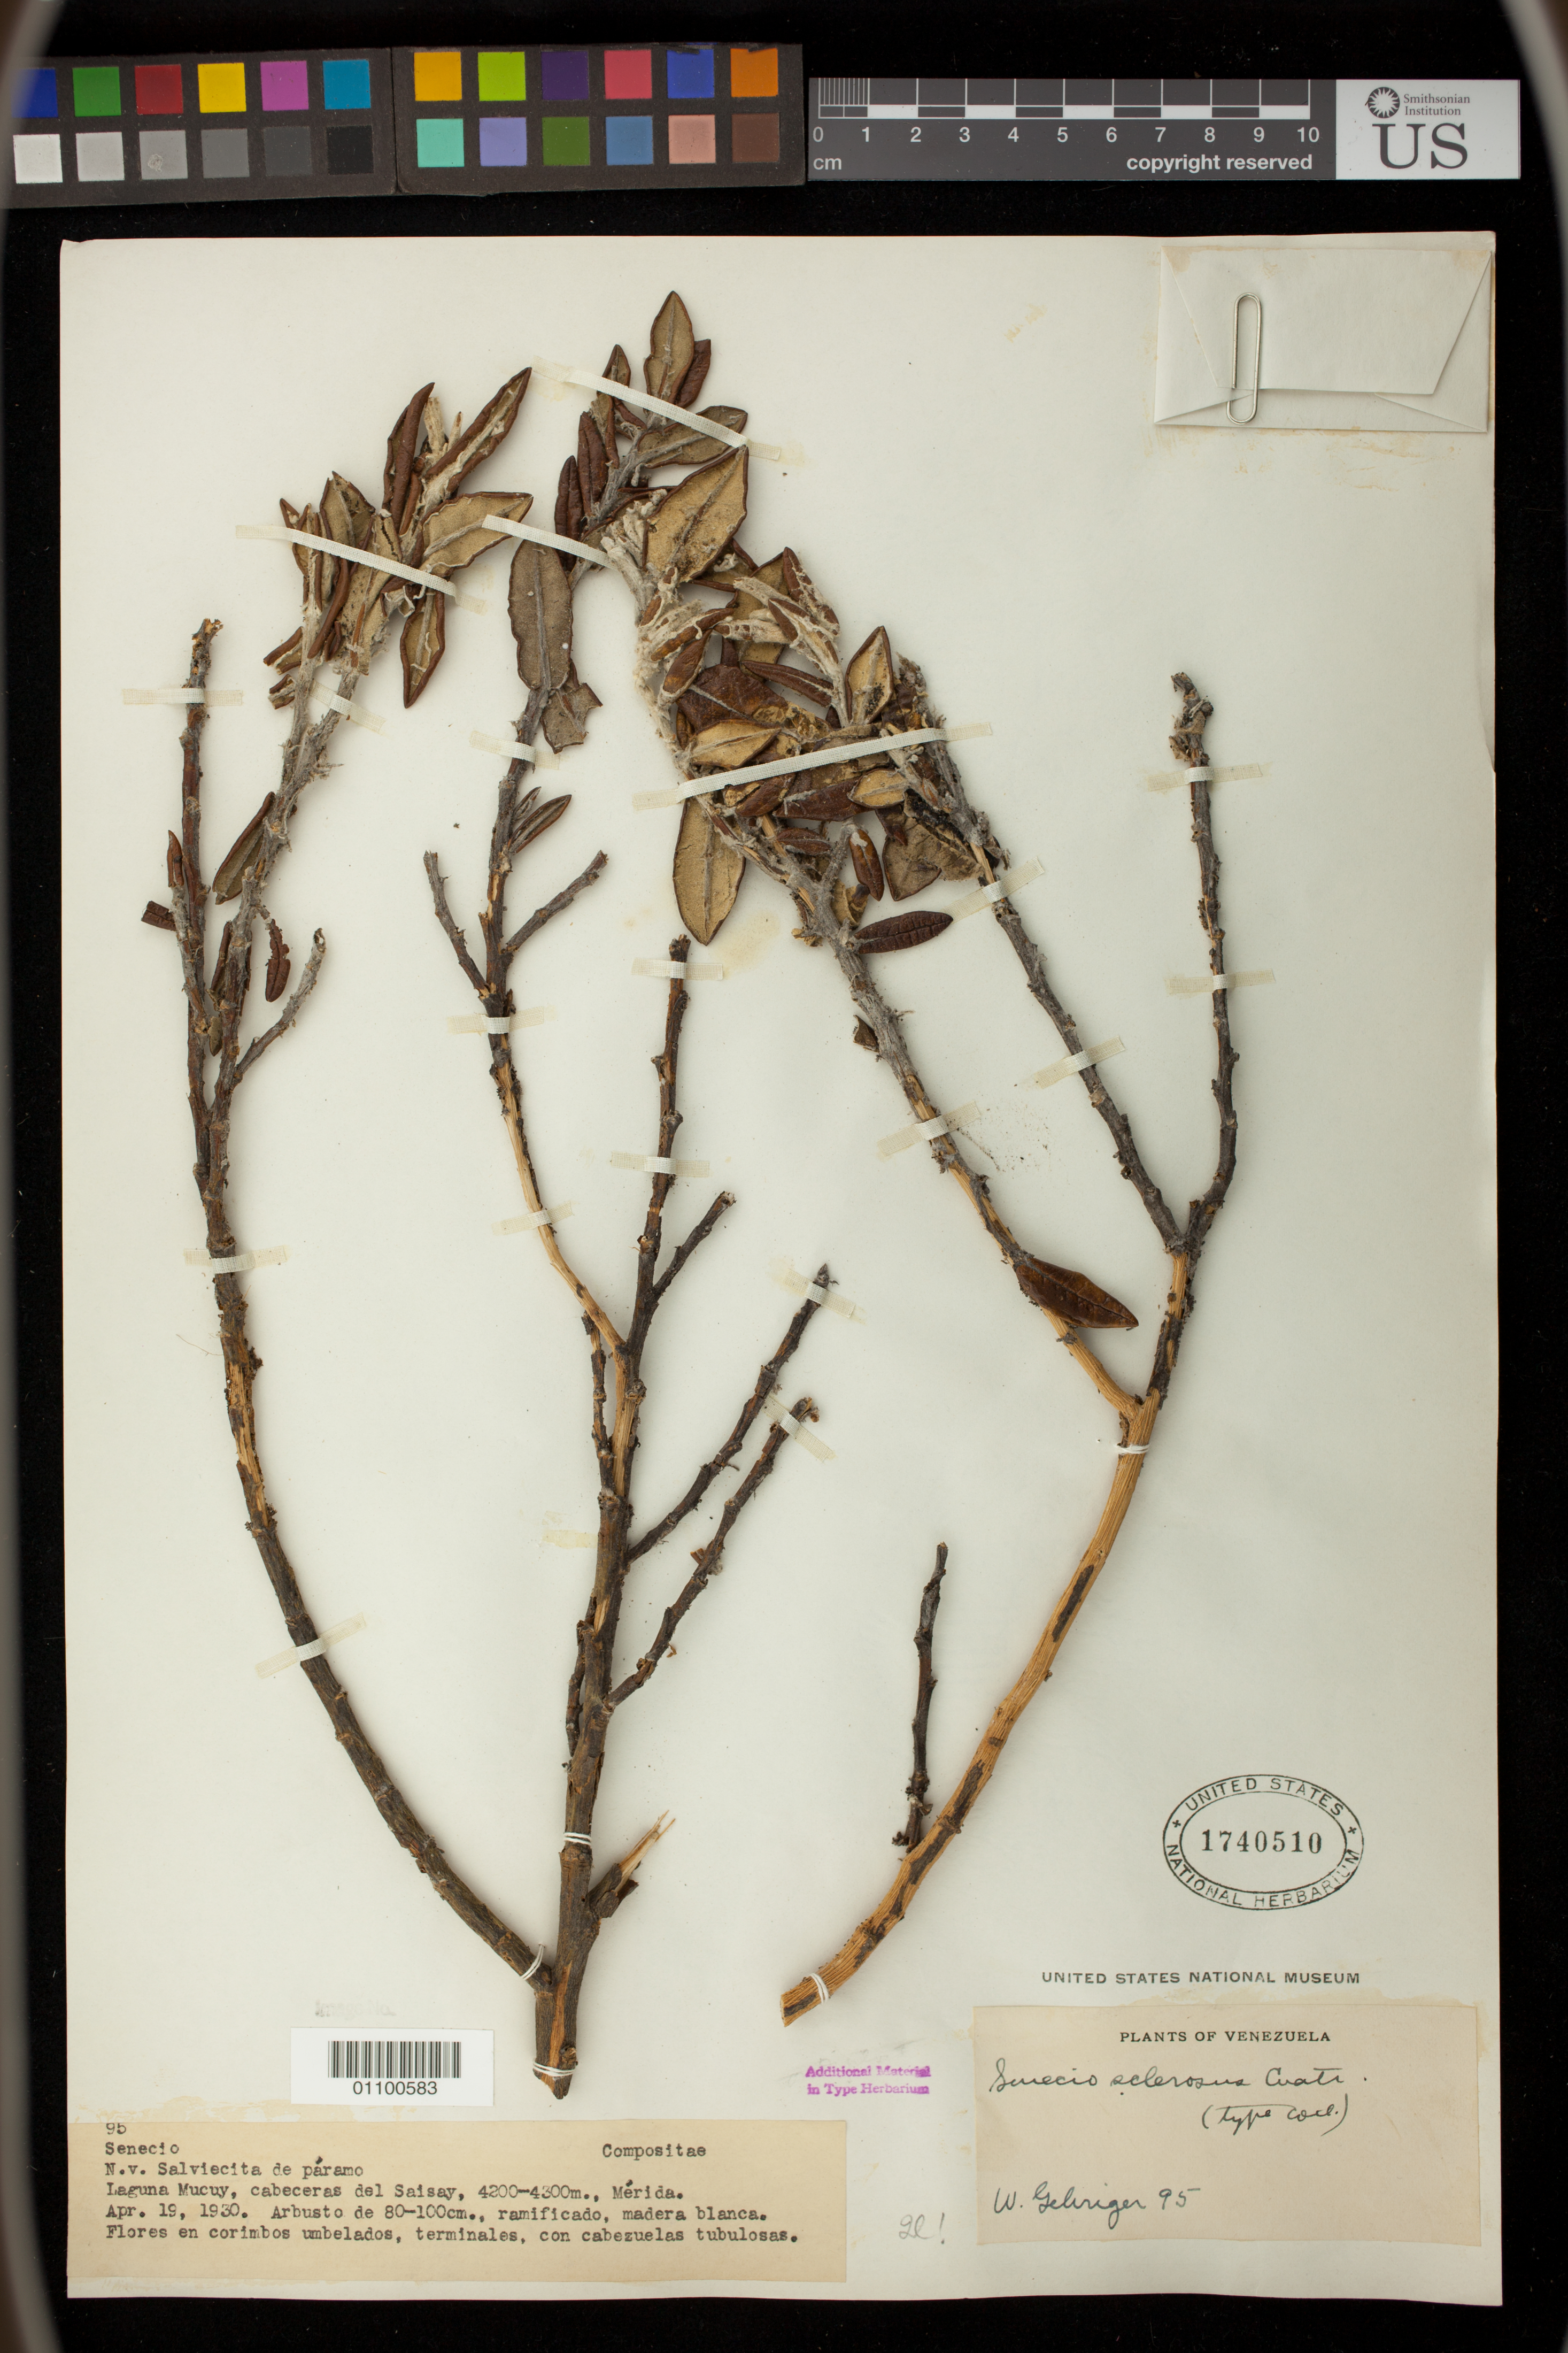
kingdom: Plantae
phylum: Tracheophyta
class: Magnoliopsida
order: Asterales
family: Asteraceae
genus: Senecio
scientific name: Senecio sclerosus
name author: Cuatrec.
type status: Isotype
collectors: W. Gehriger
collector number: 95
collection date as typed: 19 Apr 1930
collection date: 1930-04-19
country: Venezuela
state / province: Mérida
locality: Laguna Mucuy.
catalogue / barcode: US 1740510